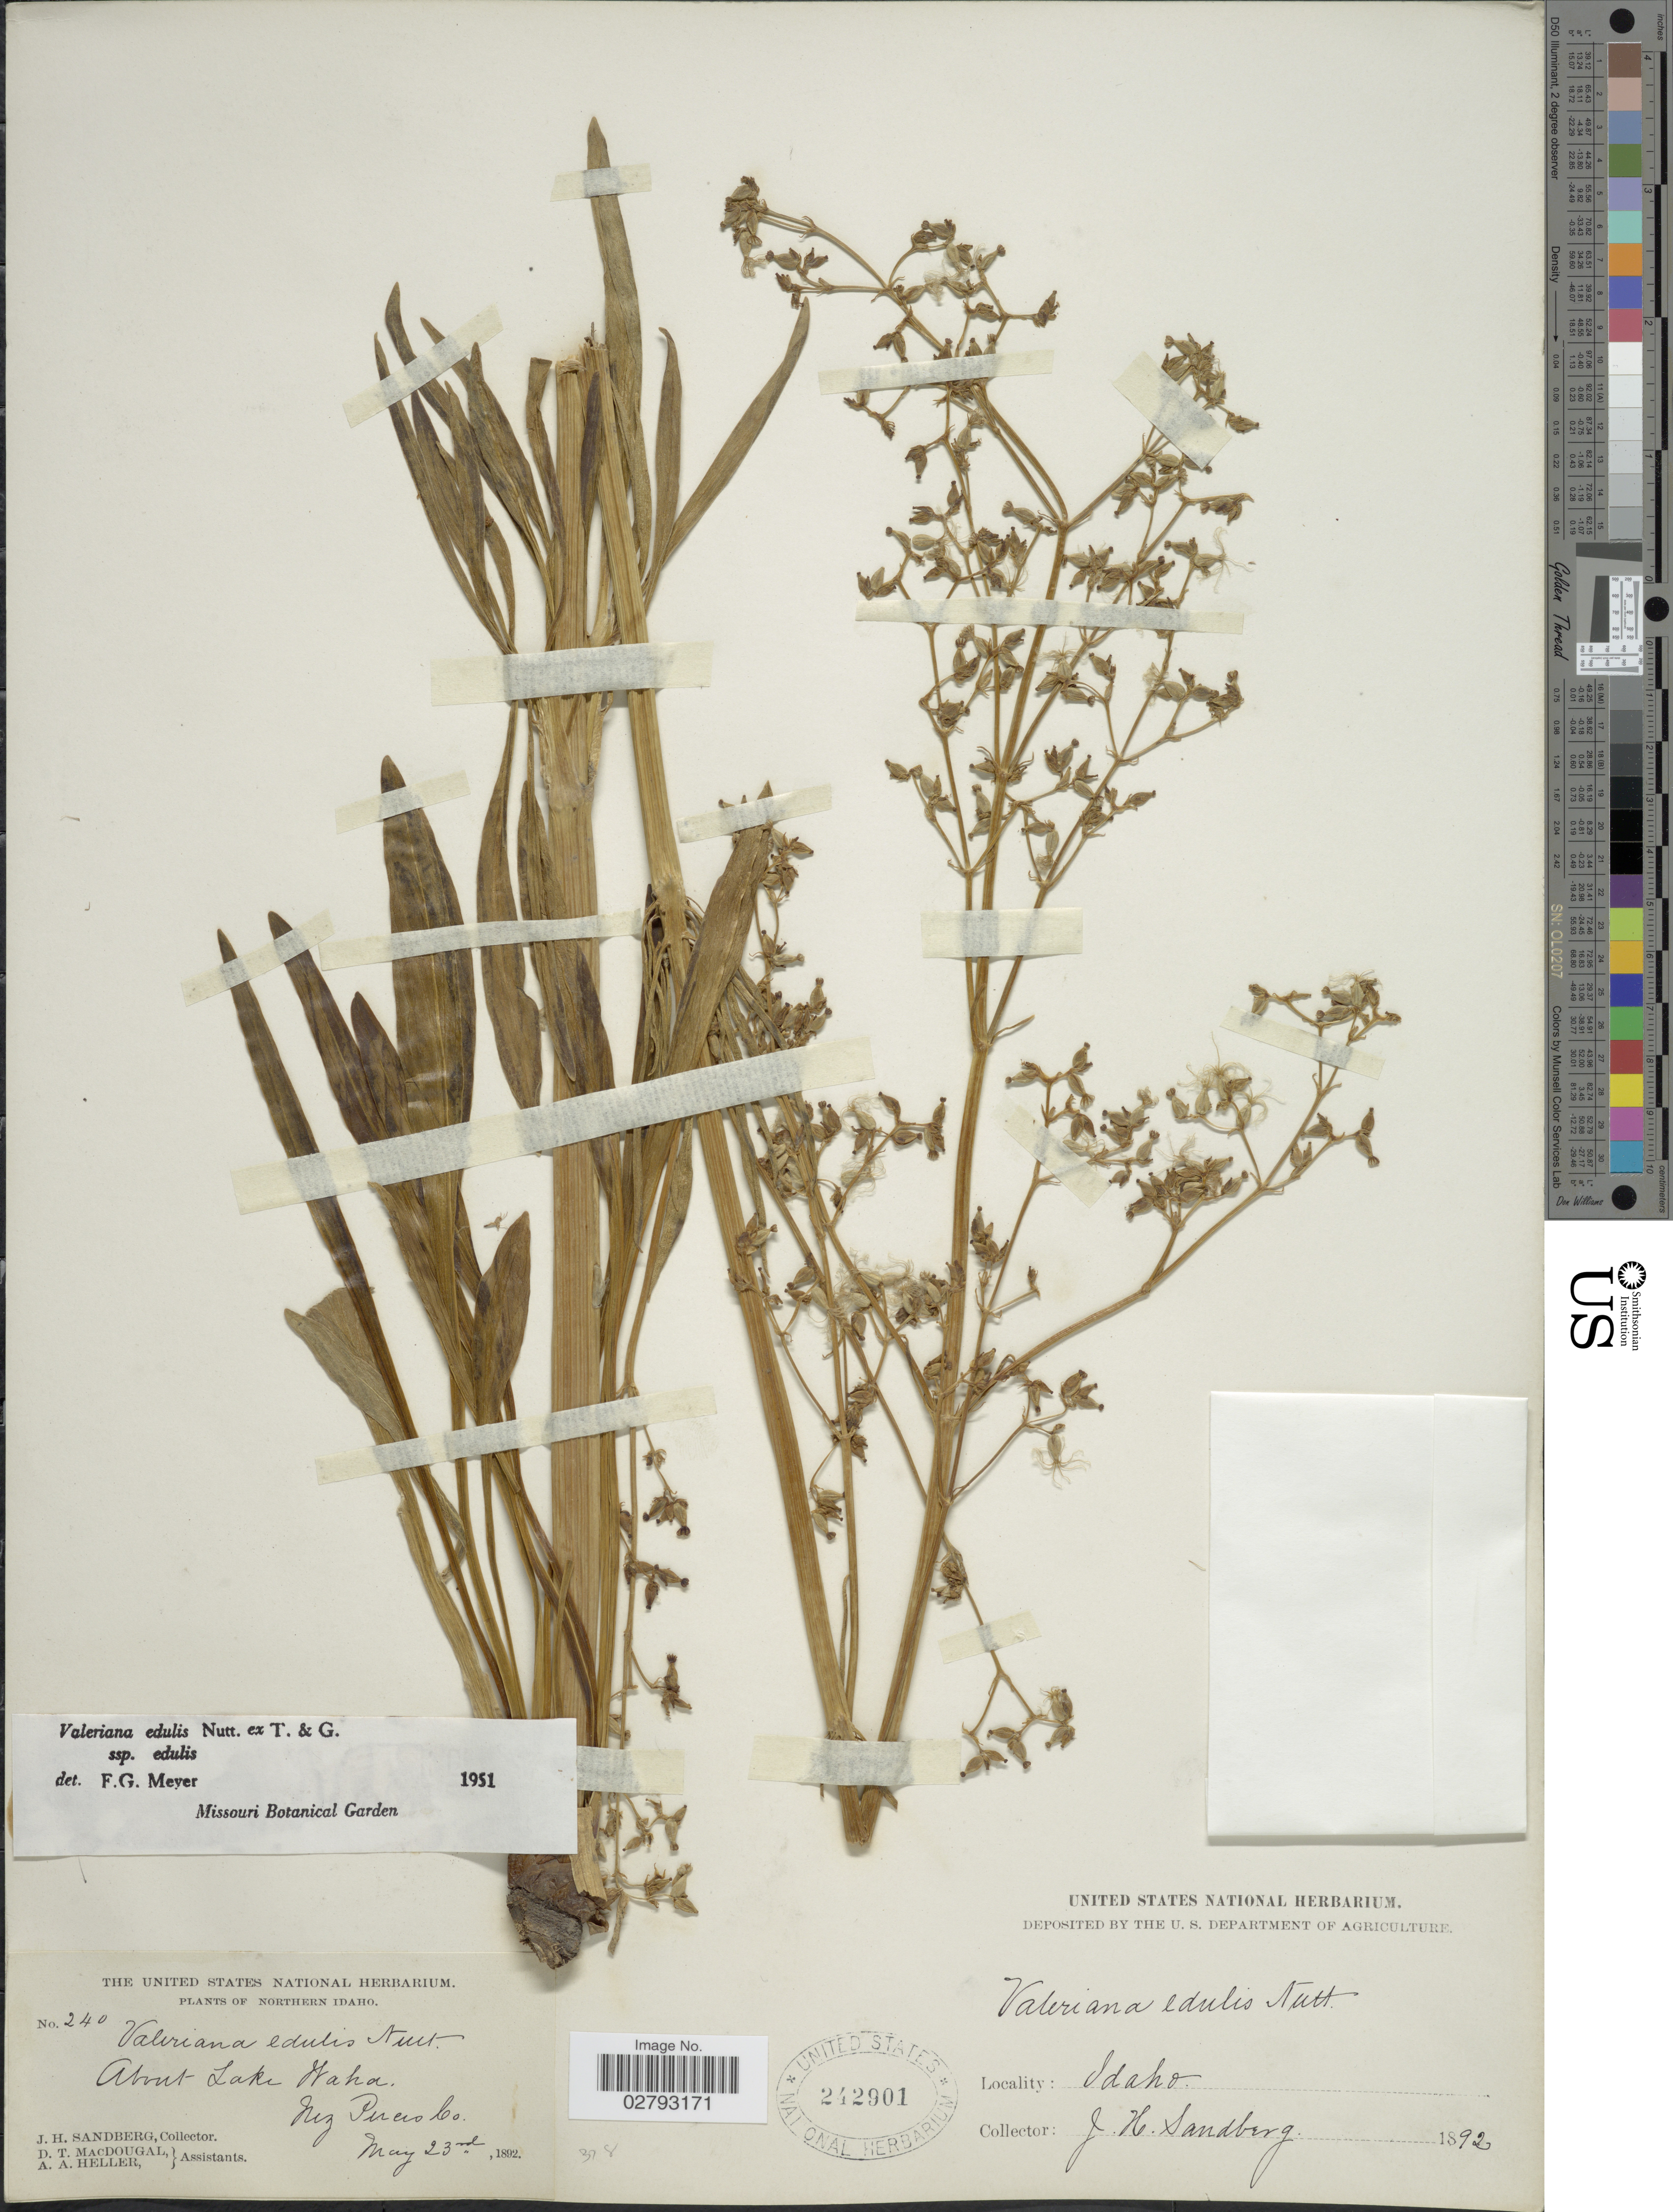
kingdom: Plantae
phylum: Tracheophyta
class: Magnoliopsida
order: Dipsacales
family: Caprifoliaceae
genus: Valeriana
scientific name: Valeriana edulis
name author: Nutt.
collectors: J. H. Sandberg, D. T. MacDougal & A. A. Heller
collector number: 240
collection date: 1892-05-23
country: United States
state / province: Idaho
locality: Northern Idaho, About Lake Waha, Nez Perces Co.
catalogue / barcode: US 242901